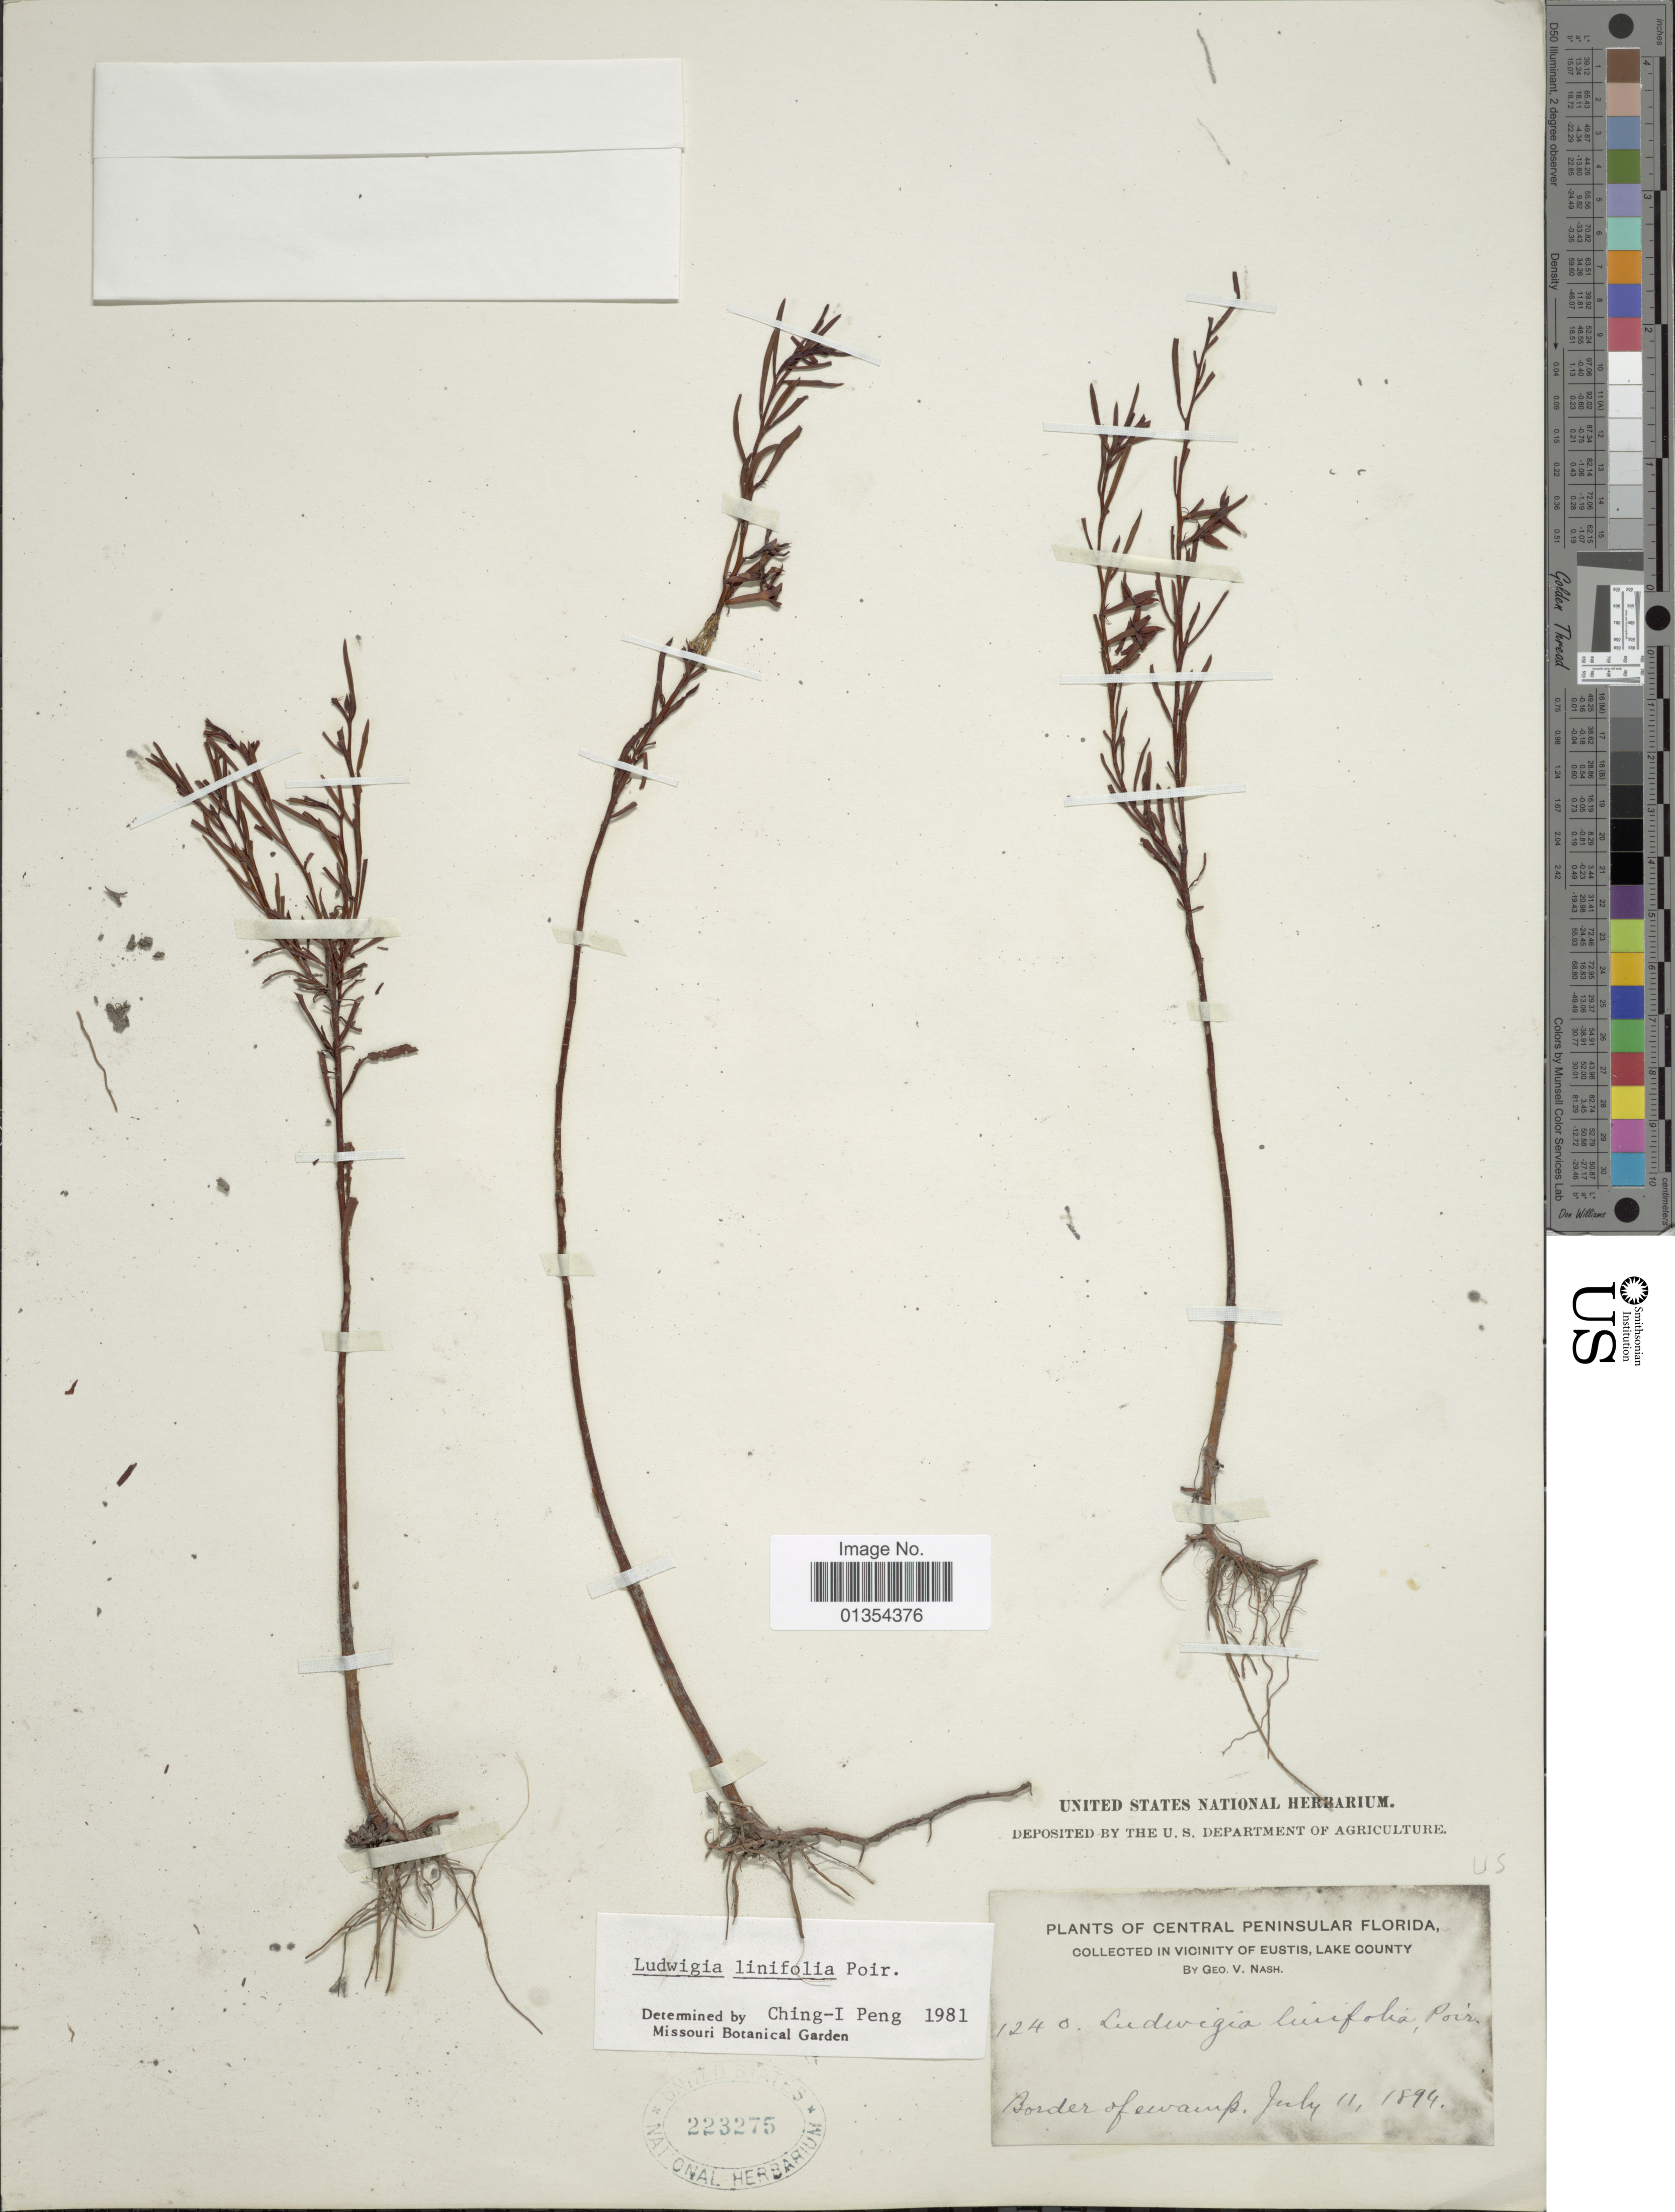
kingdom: Plantae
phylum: Tracheophyta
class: Magnoliopsida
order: Myrtales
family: Onagraceae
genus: Ludwigia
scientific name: Ludwigia linifolia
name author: Poir.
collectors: G. V. Nash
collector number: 1240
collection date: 1894-07-11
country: United States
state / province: Florida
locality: Central Peninsular Florida, in vicinity of Eustis, Lake County. Border of swamp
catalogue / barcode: US 223275